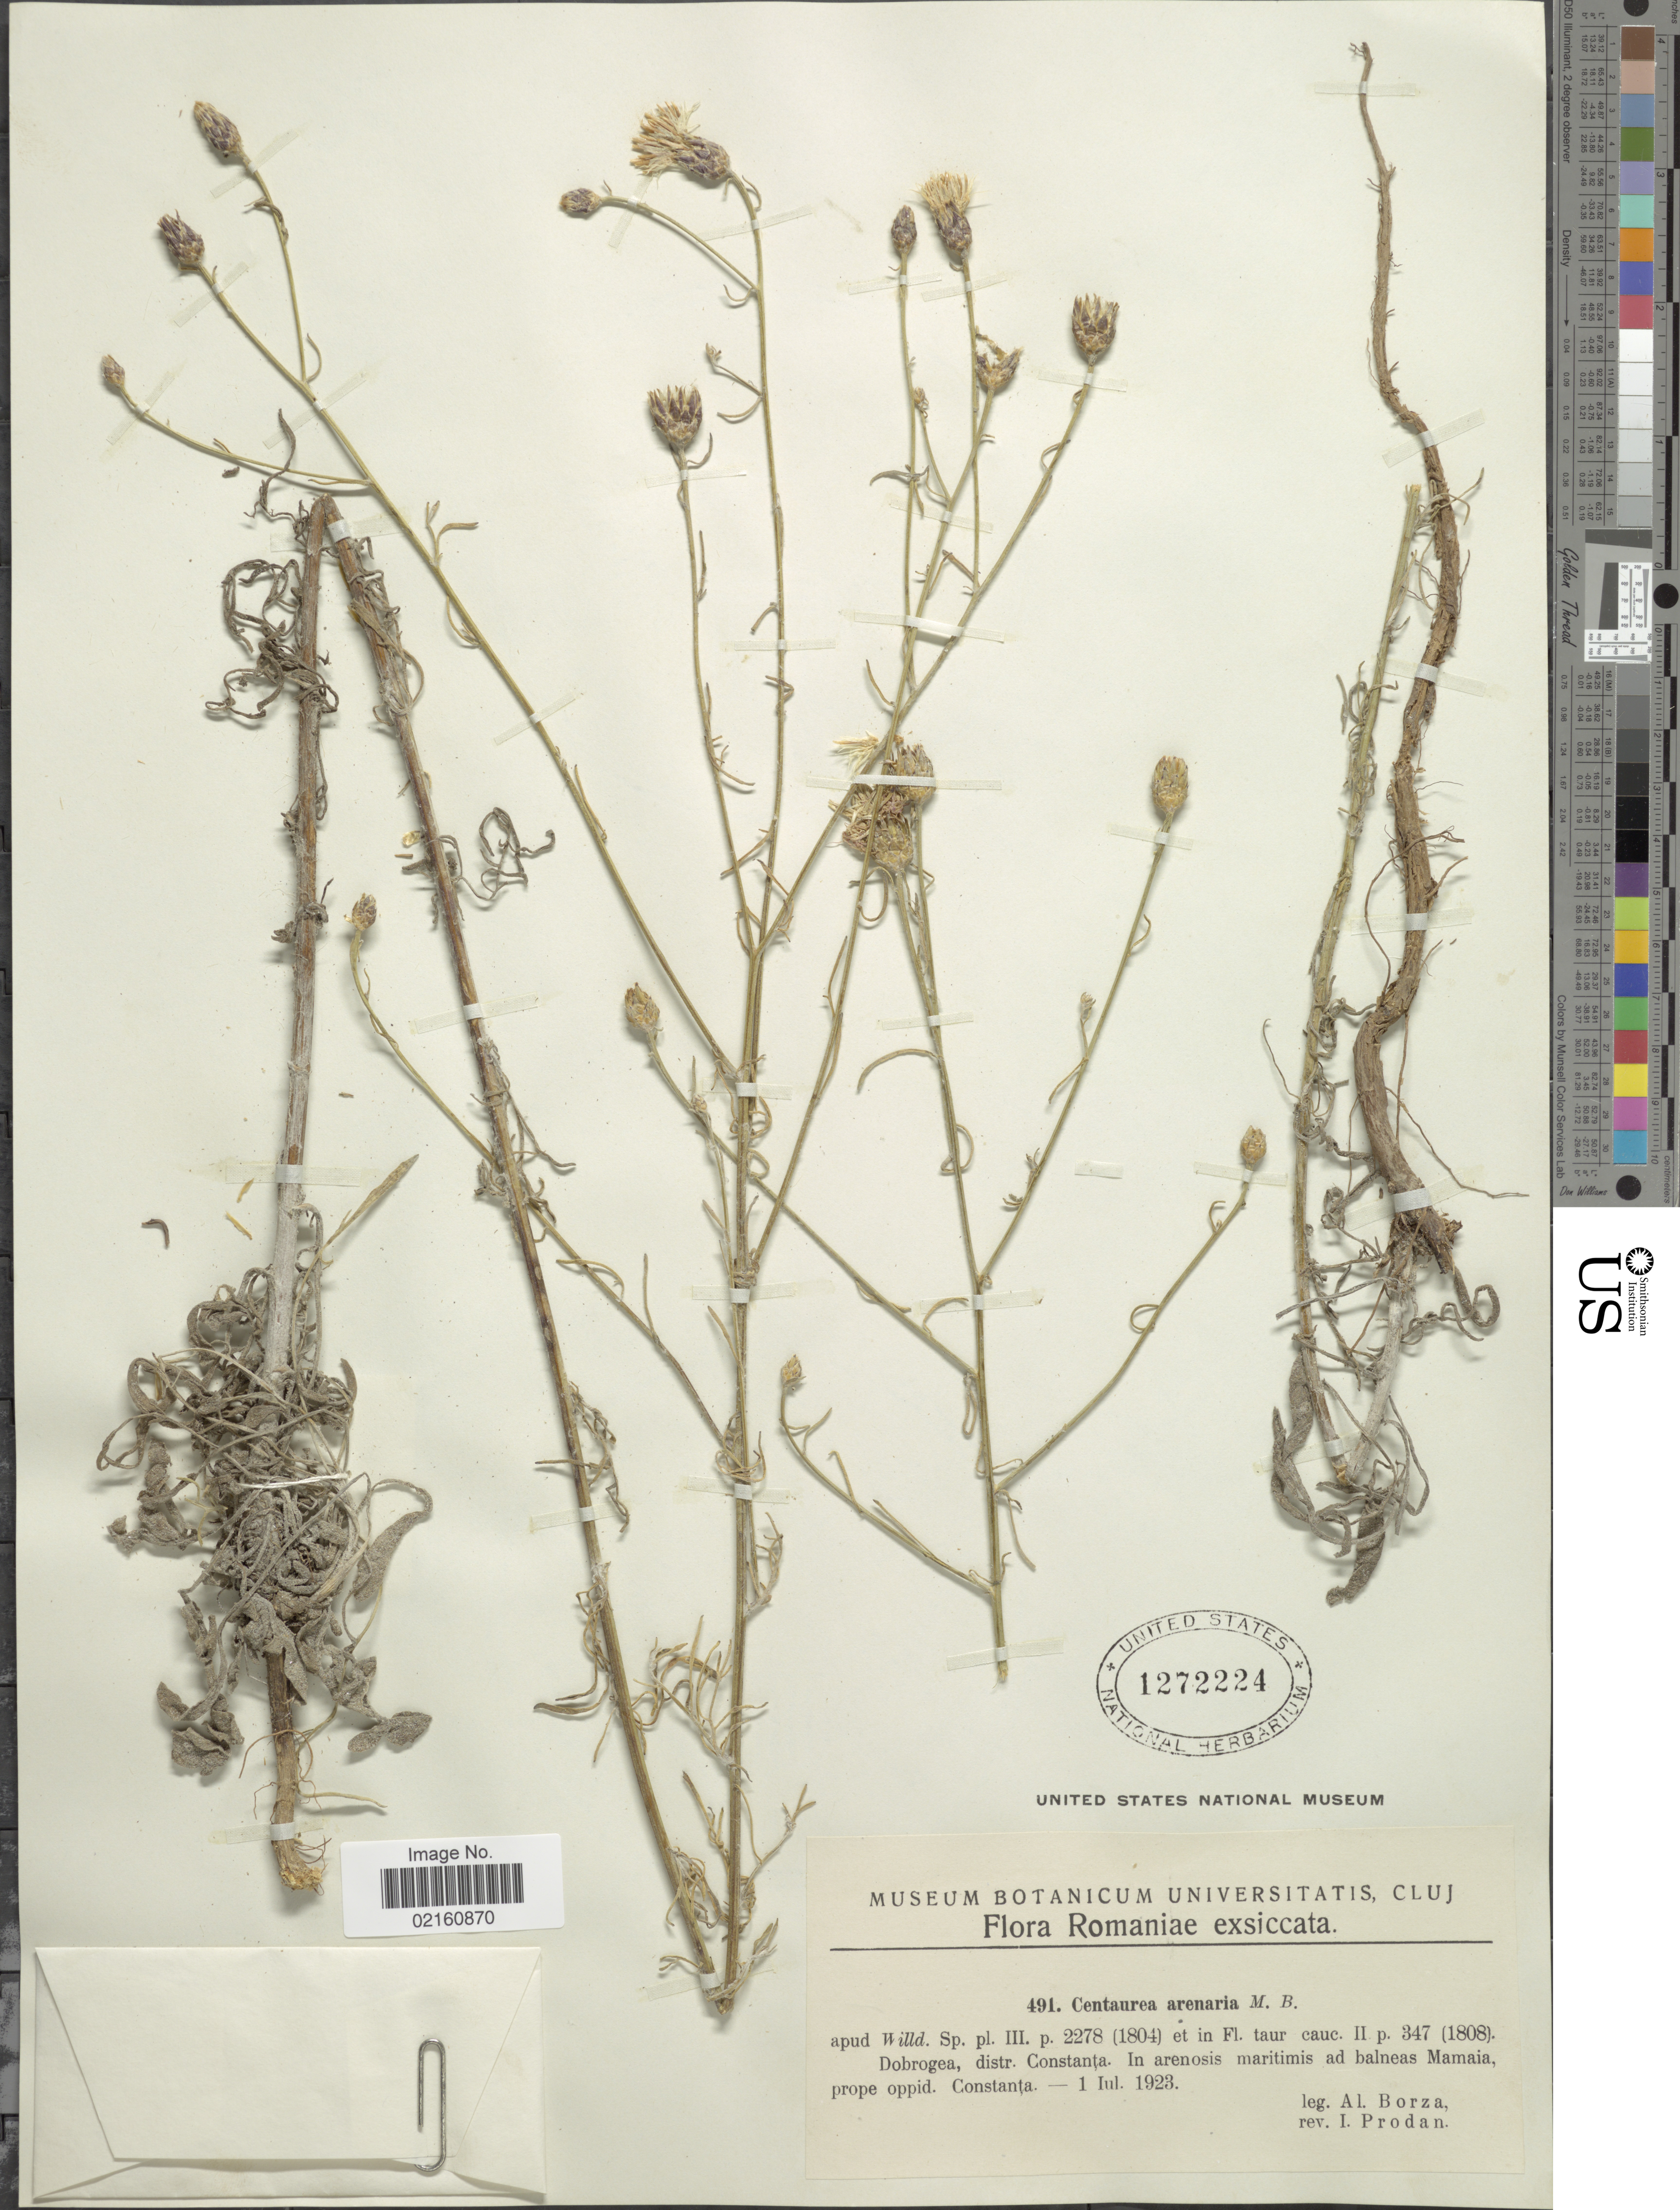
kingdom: Plantae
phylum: Tracheophyta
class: Magnoliopsida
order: Asterales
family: Asteraceae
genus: Centaurea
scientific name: Centaurea arenaria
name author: M. Bieb.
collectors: A. Borza & I. Prodán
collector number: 491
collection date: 1923-07-01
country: Romania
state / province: Constanta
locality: Dobrogea, distr. Constanta, ad balneas Mamaia, prope oppid. Constanta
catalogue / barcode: US 1272224